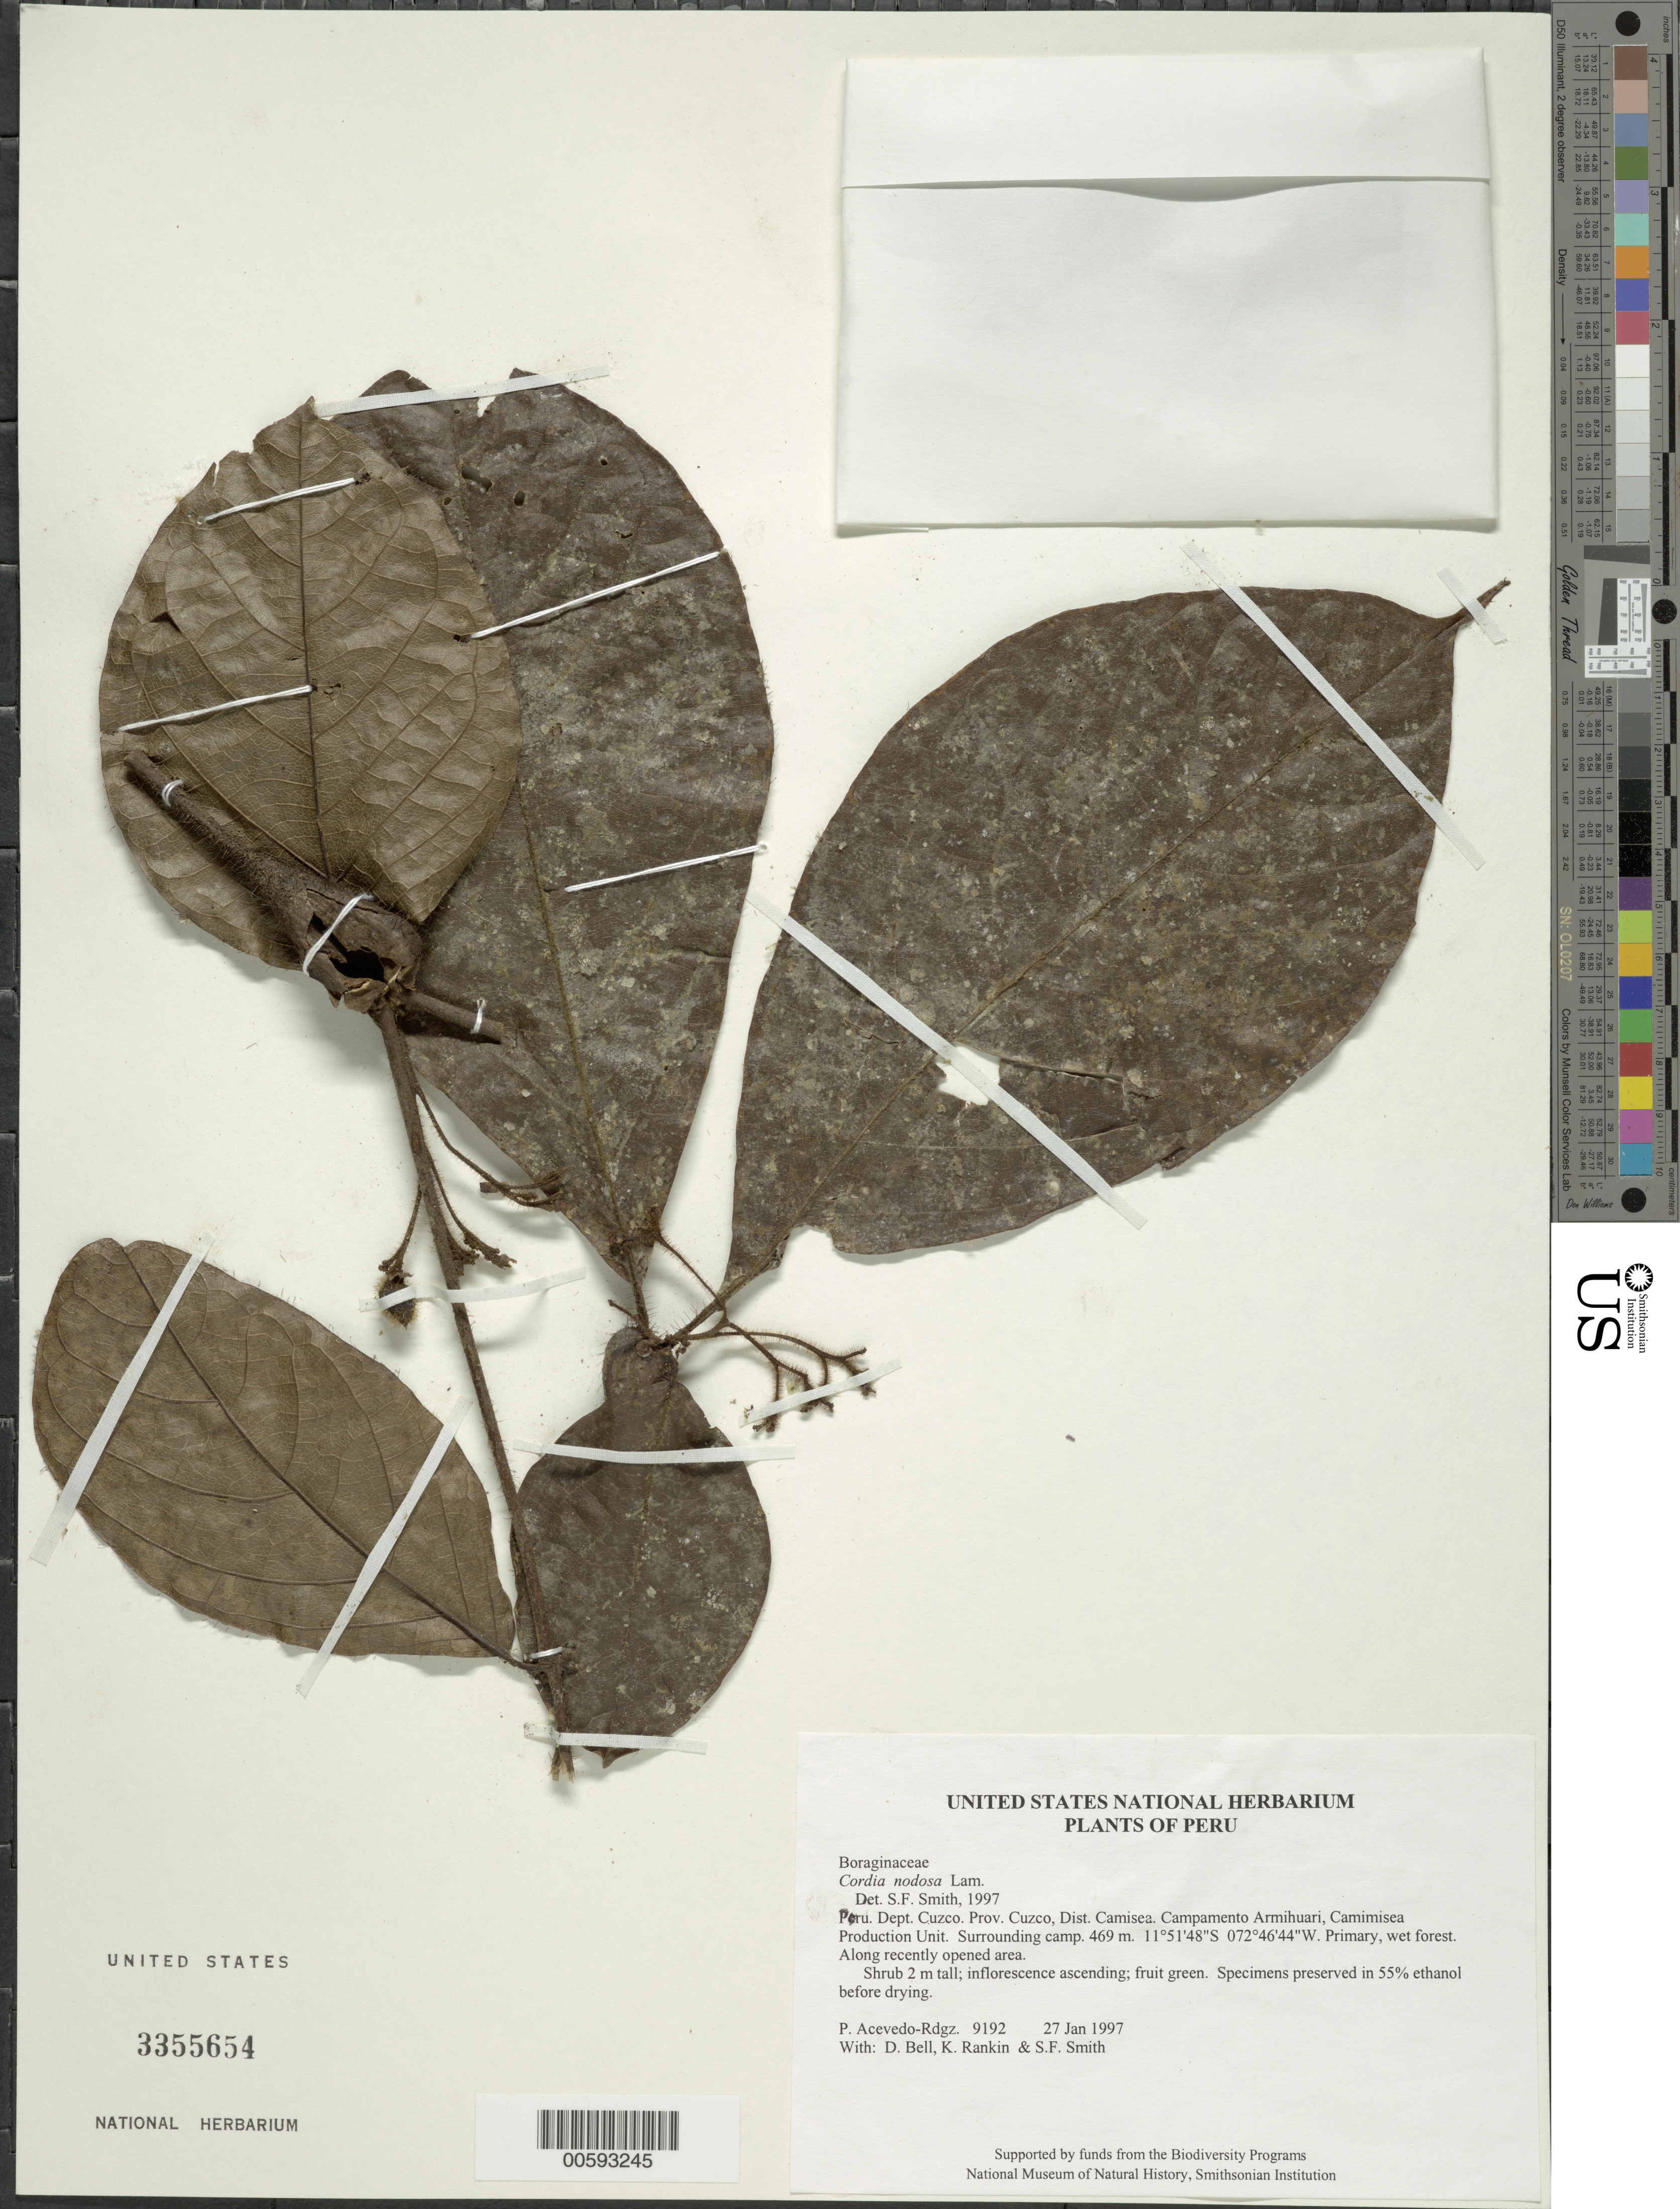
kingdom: Plantae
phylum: Tracheophyta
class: Magnoliopsida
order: Boraginales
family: Cordiaceae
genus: Cordia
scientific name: Cordia nodosa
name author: Lam.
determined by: Smith, Stephen F., (US), NMNH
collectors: P. Acevedo-Rodr., D. A. Bell, K. B. Rankin & S.F. Smith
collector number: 9192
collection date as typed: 27 Jan 1997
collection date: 1997-01-27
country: Peru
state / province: Cusco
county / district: Cusco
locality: Districto Camisea, Campamento Armihuari, Camimisea Production Unit. Surrounding camp.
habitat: Primary, wet forest. Along recently opened area.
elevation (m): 469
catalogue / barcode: US 3355654